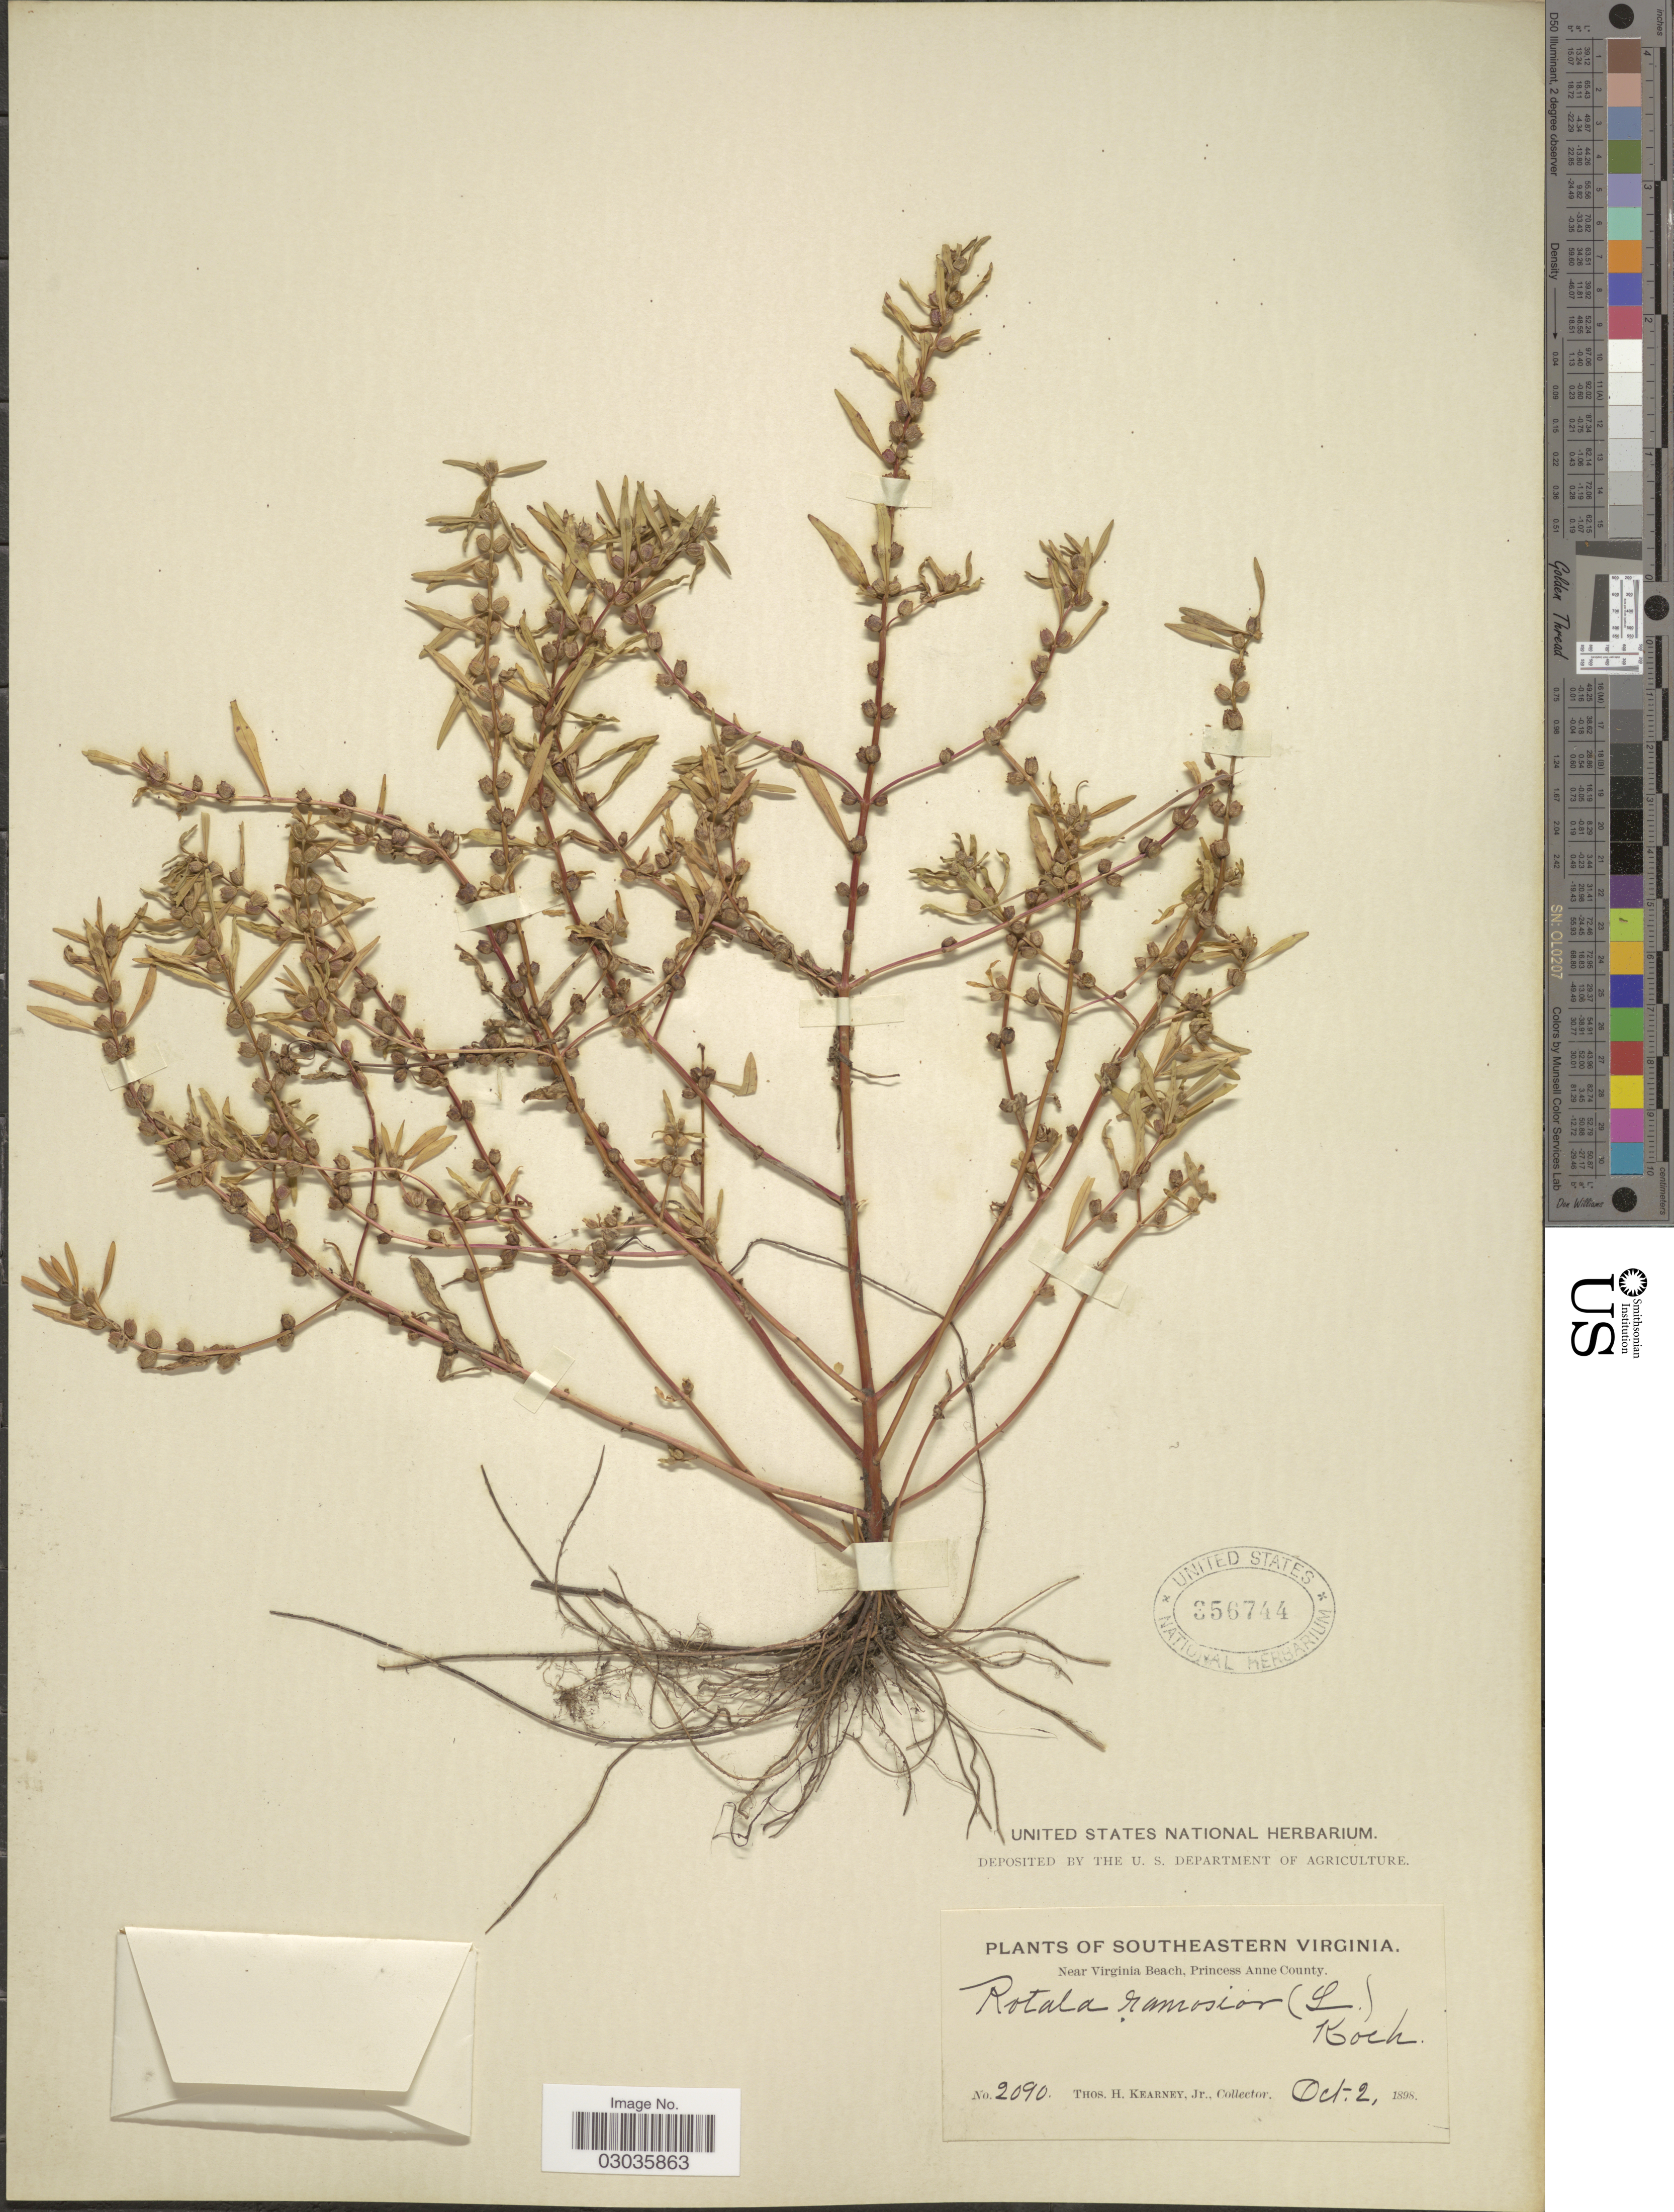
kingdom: Plantae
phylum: Tracheophyta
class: Magnoliopsida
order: Myrtales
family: Lythraceae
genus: Rotala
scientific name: Rotala ramosior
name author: (L.) Koehne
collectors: T. H. Kearney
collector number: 2090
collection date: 1898-10-02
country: United States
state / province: Virginia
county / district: City of Virginia Beach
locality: Southeastern Virginia. Near Virginia Beach, Princess Anne (=historic county name) County.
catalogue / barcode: US 356744